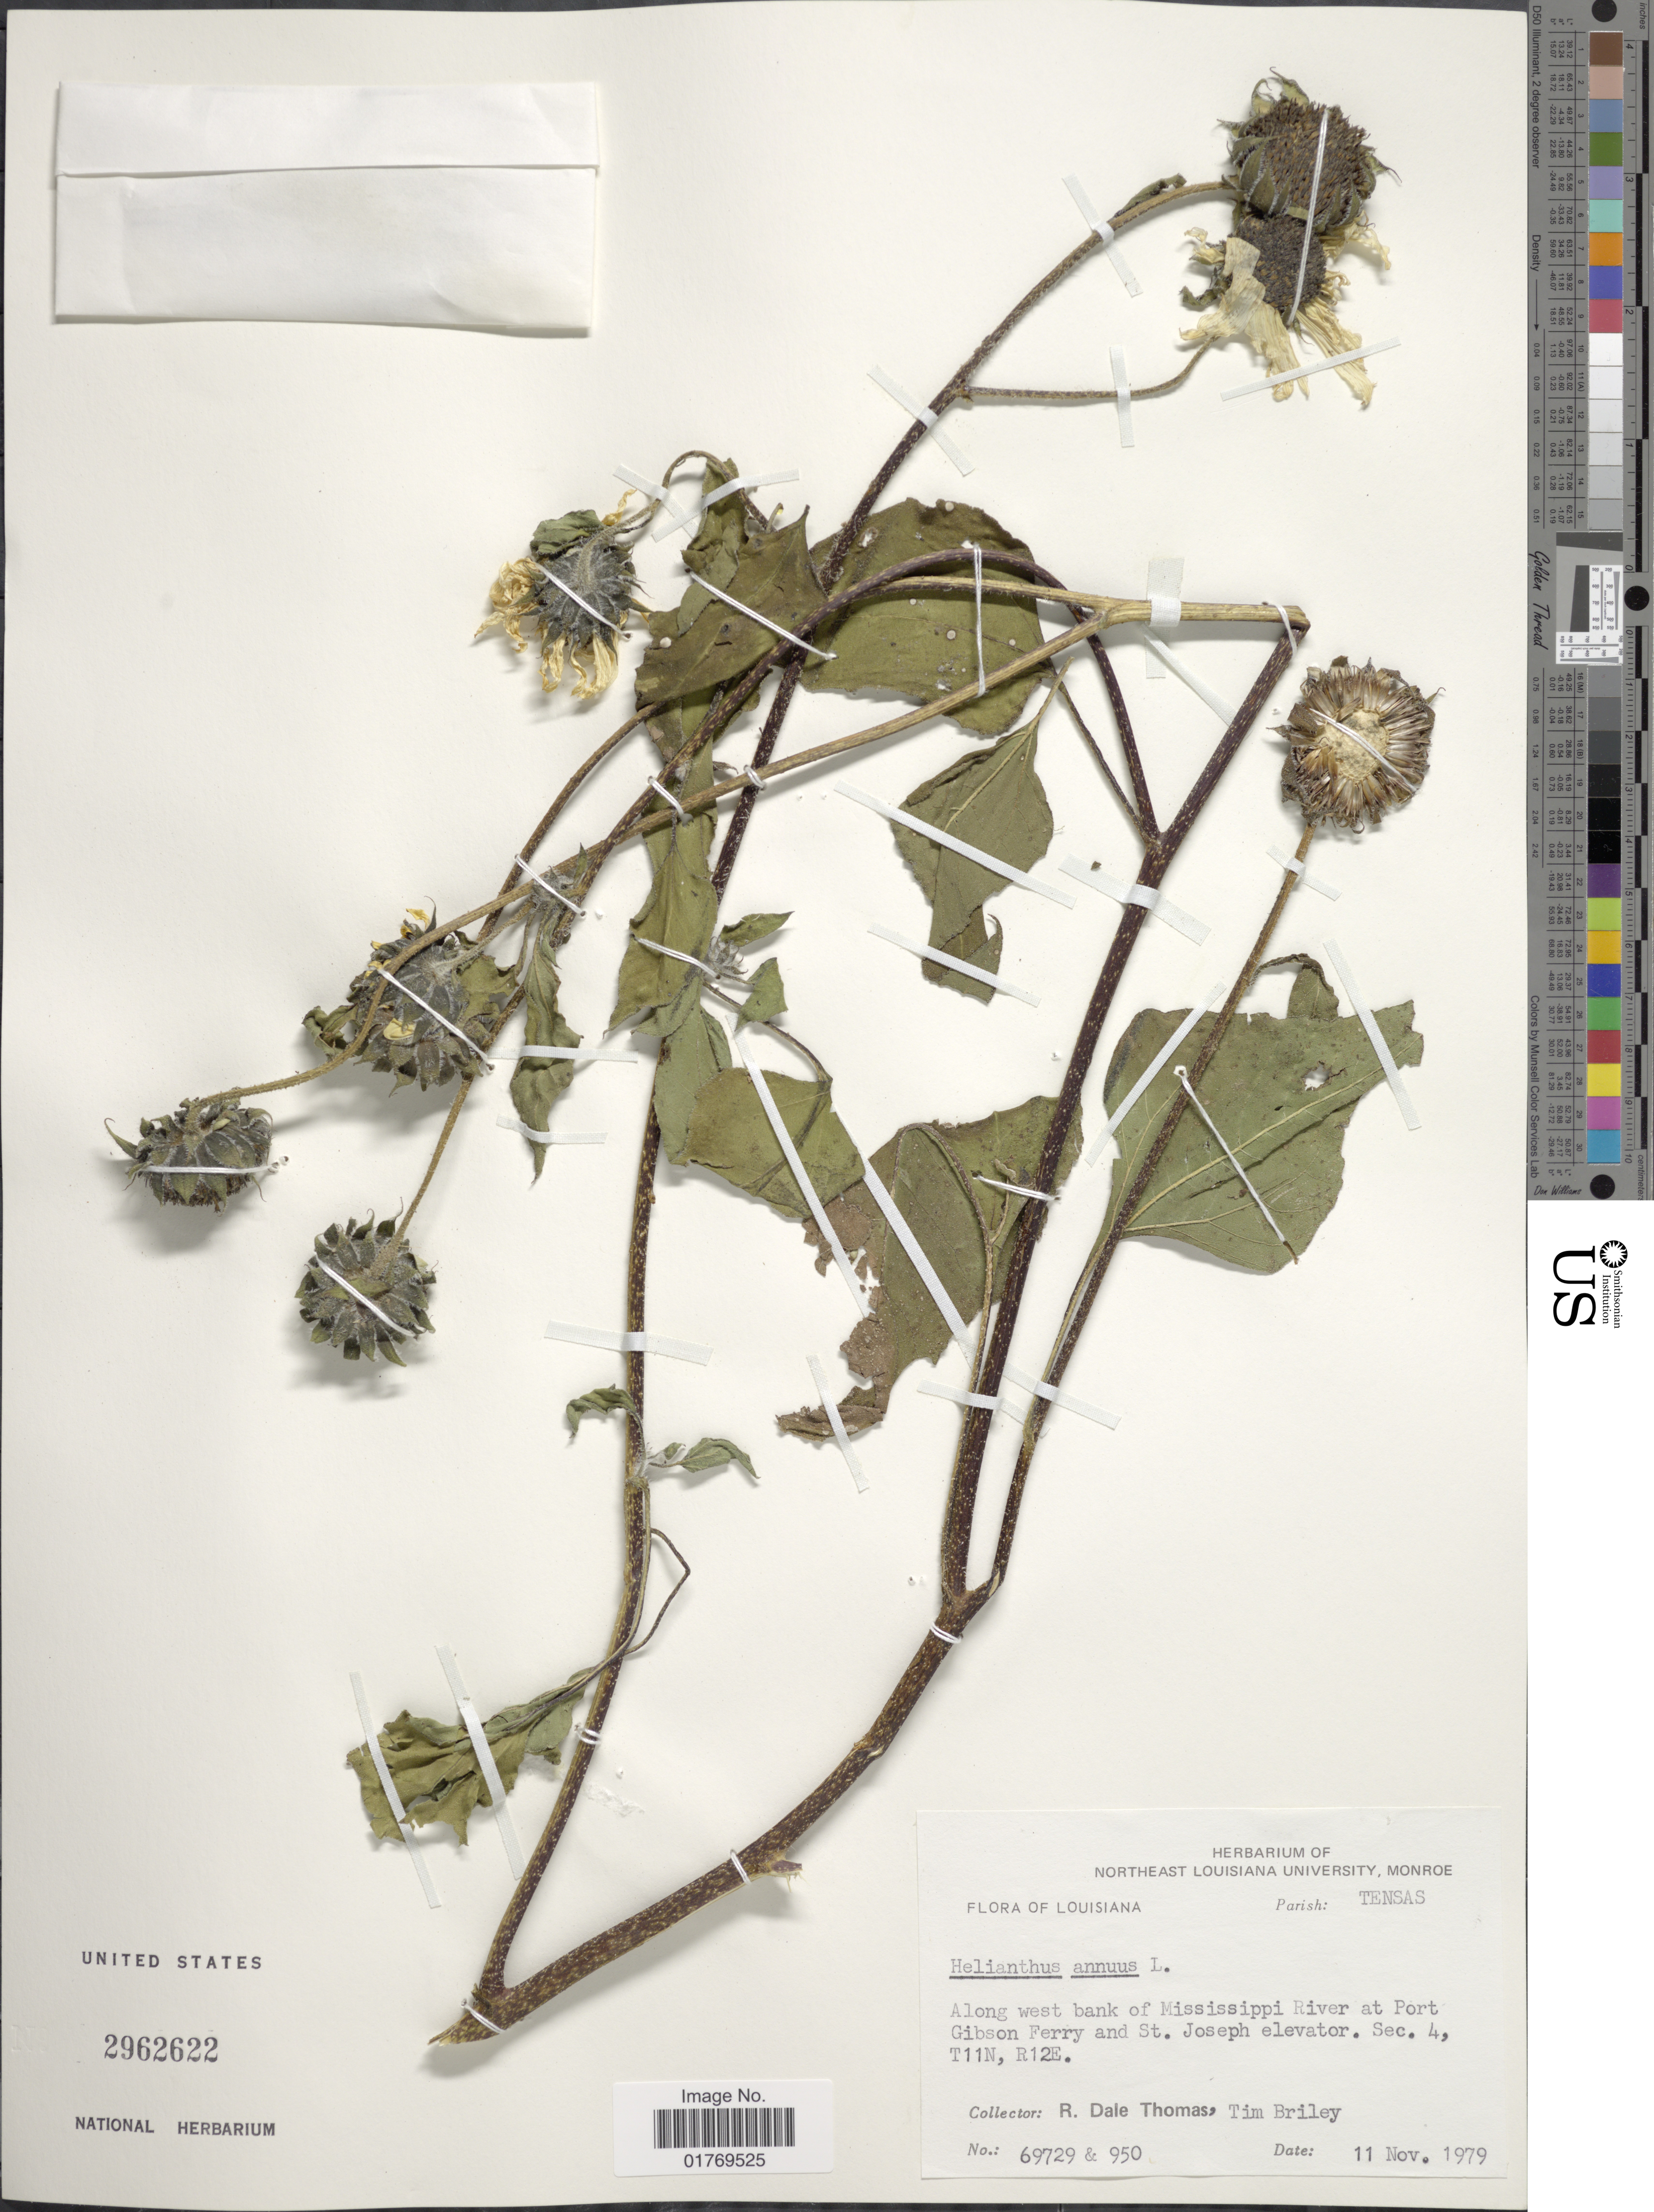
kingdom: Plantae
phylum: Tracheophyta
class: Magnoliopsida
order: Asterales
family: Asteraceae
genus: Helianthus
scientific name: Helianthus annuus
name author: L.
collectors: R. Thomas & T. Briley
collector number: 69729/950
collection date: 1979-11-11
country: United States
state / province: Louisiana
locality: Parish: Tensas. Along west bank of Mississippi River at Port Gibson Ferry and St. Joseph elevator. Sec. 4, T11N, R12E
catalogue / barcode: US 2962622